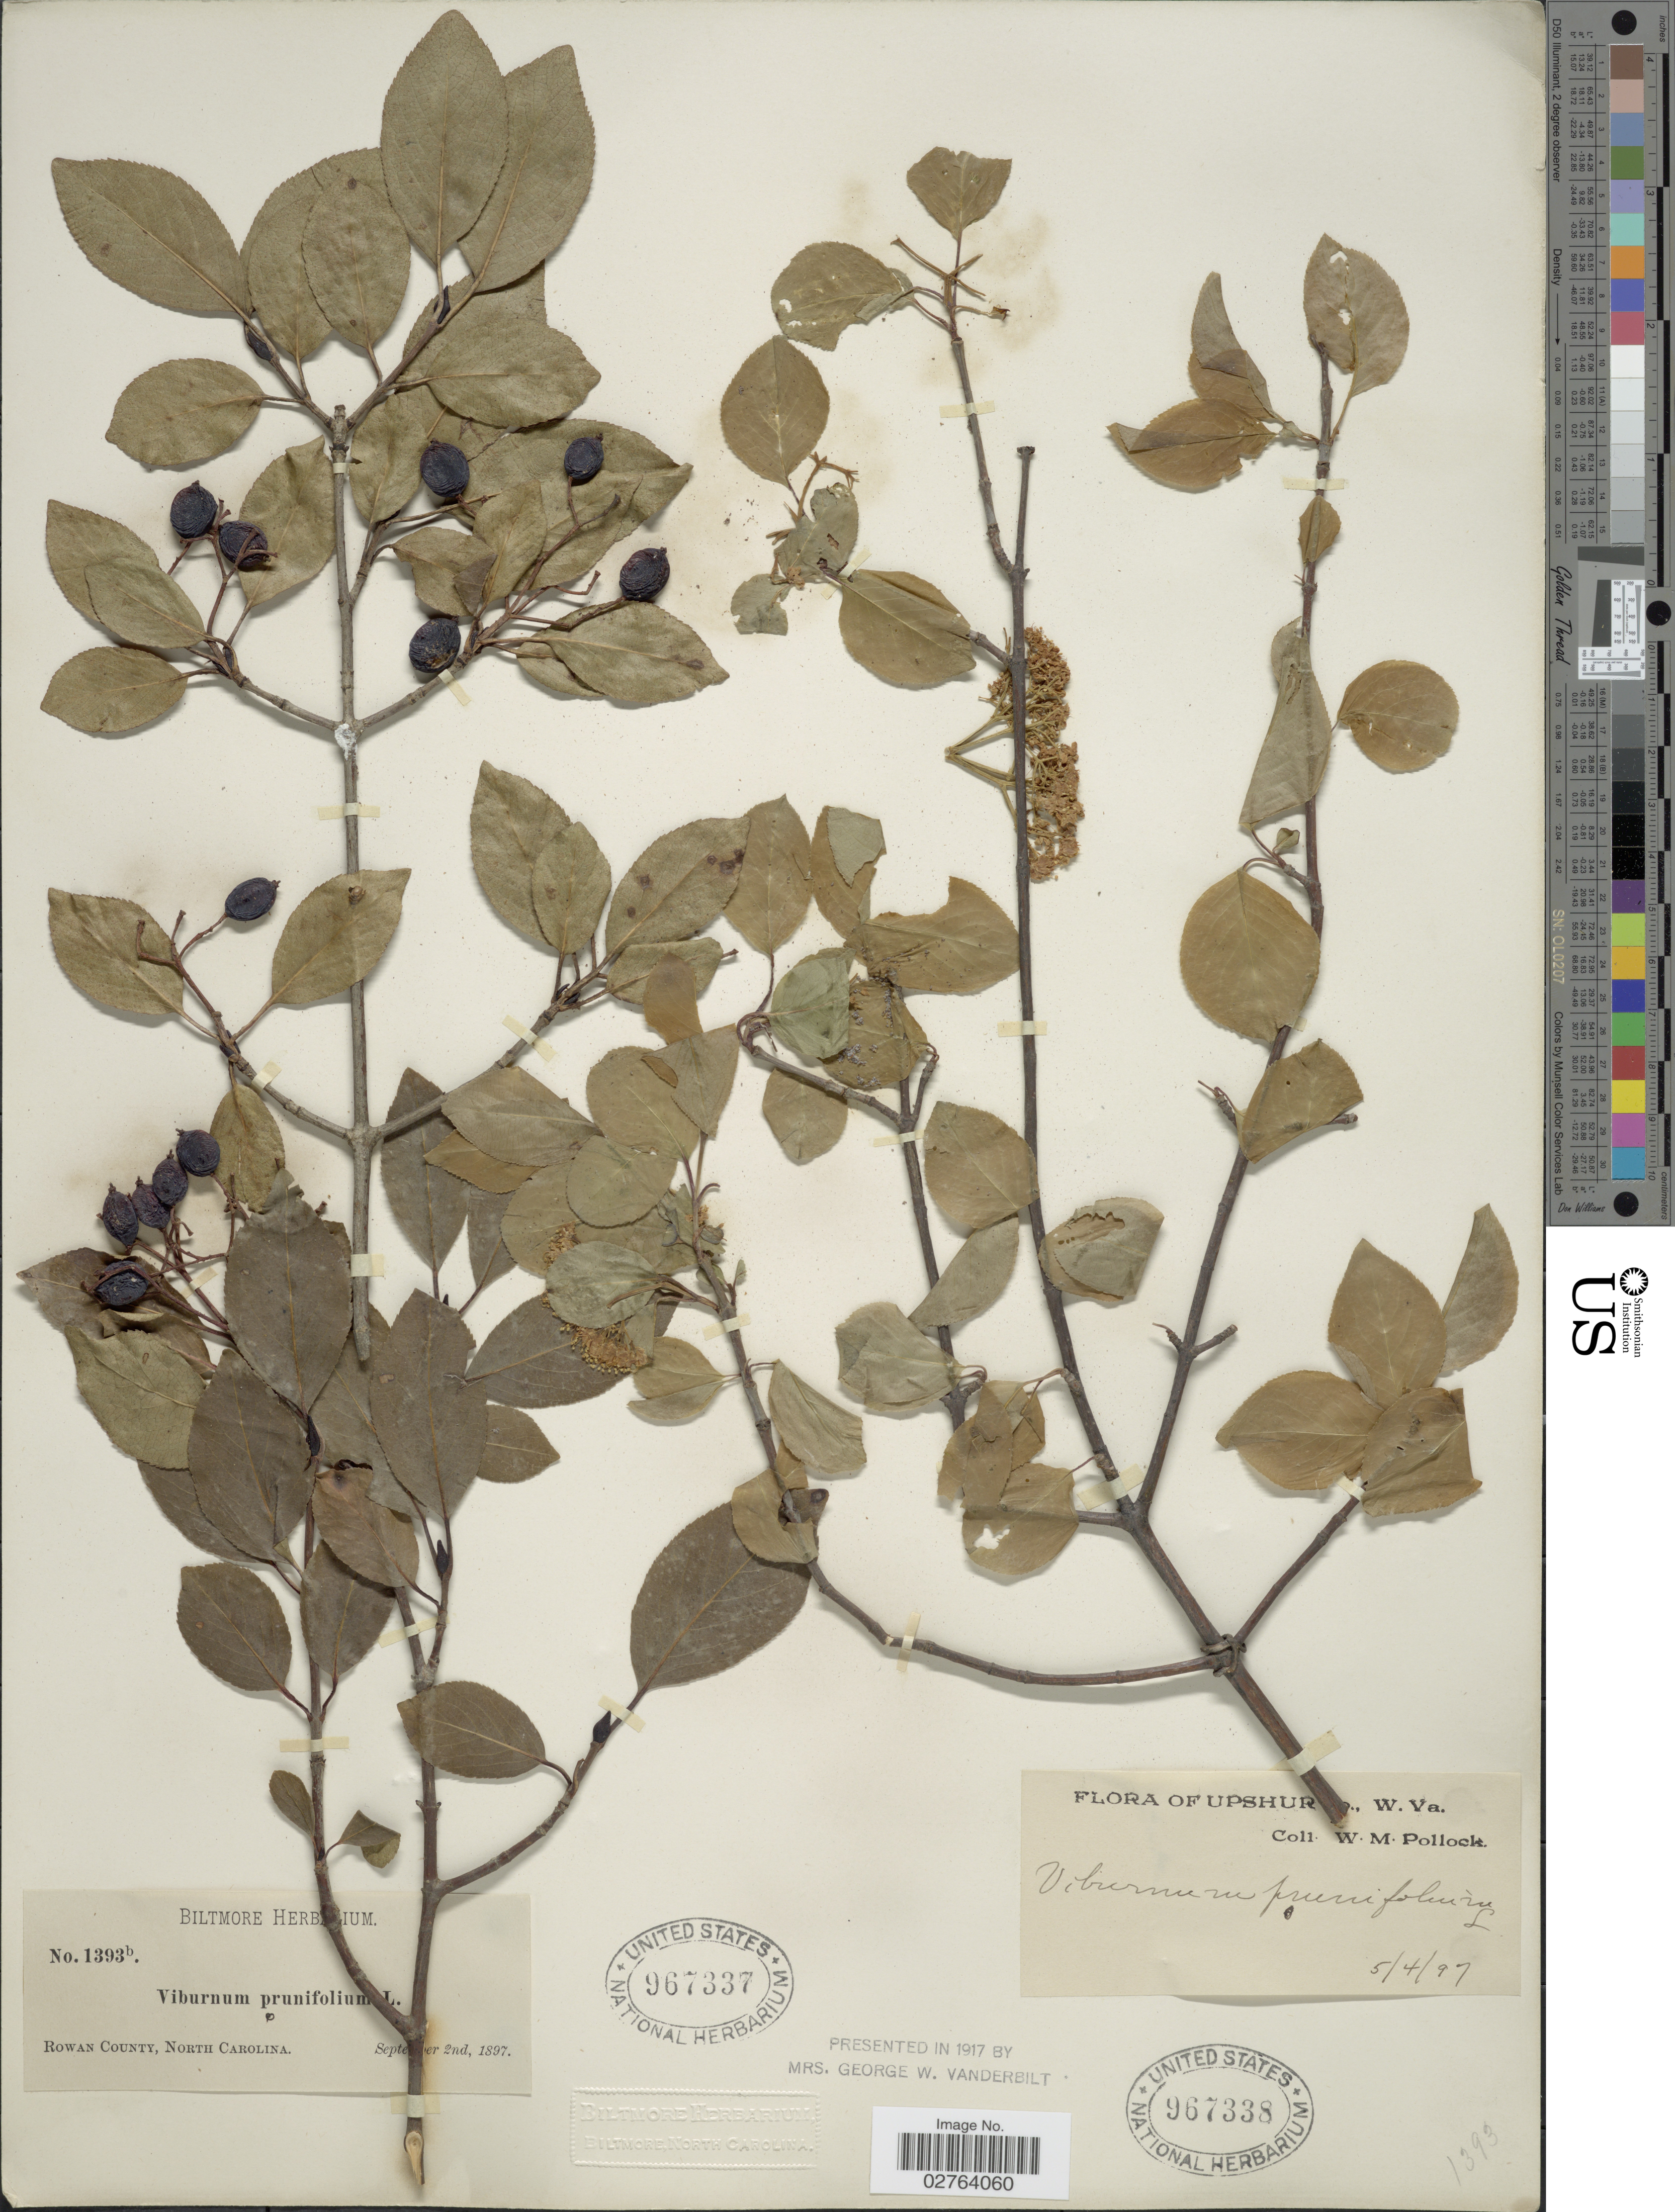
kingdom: Plantae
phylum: Tracheophyta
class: Magnoliopsida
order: Dipsacales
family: Viburnaceae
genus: Viburnum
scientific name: Viburnum prunifolium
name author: L.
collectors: ex herb. Biltmore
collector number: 1393b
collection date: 1897-09-02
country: United States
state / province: North Carolina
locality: Rowan County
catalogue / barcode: US 967337-2